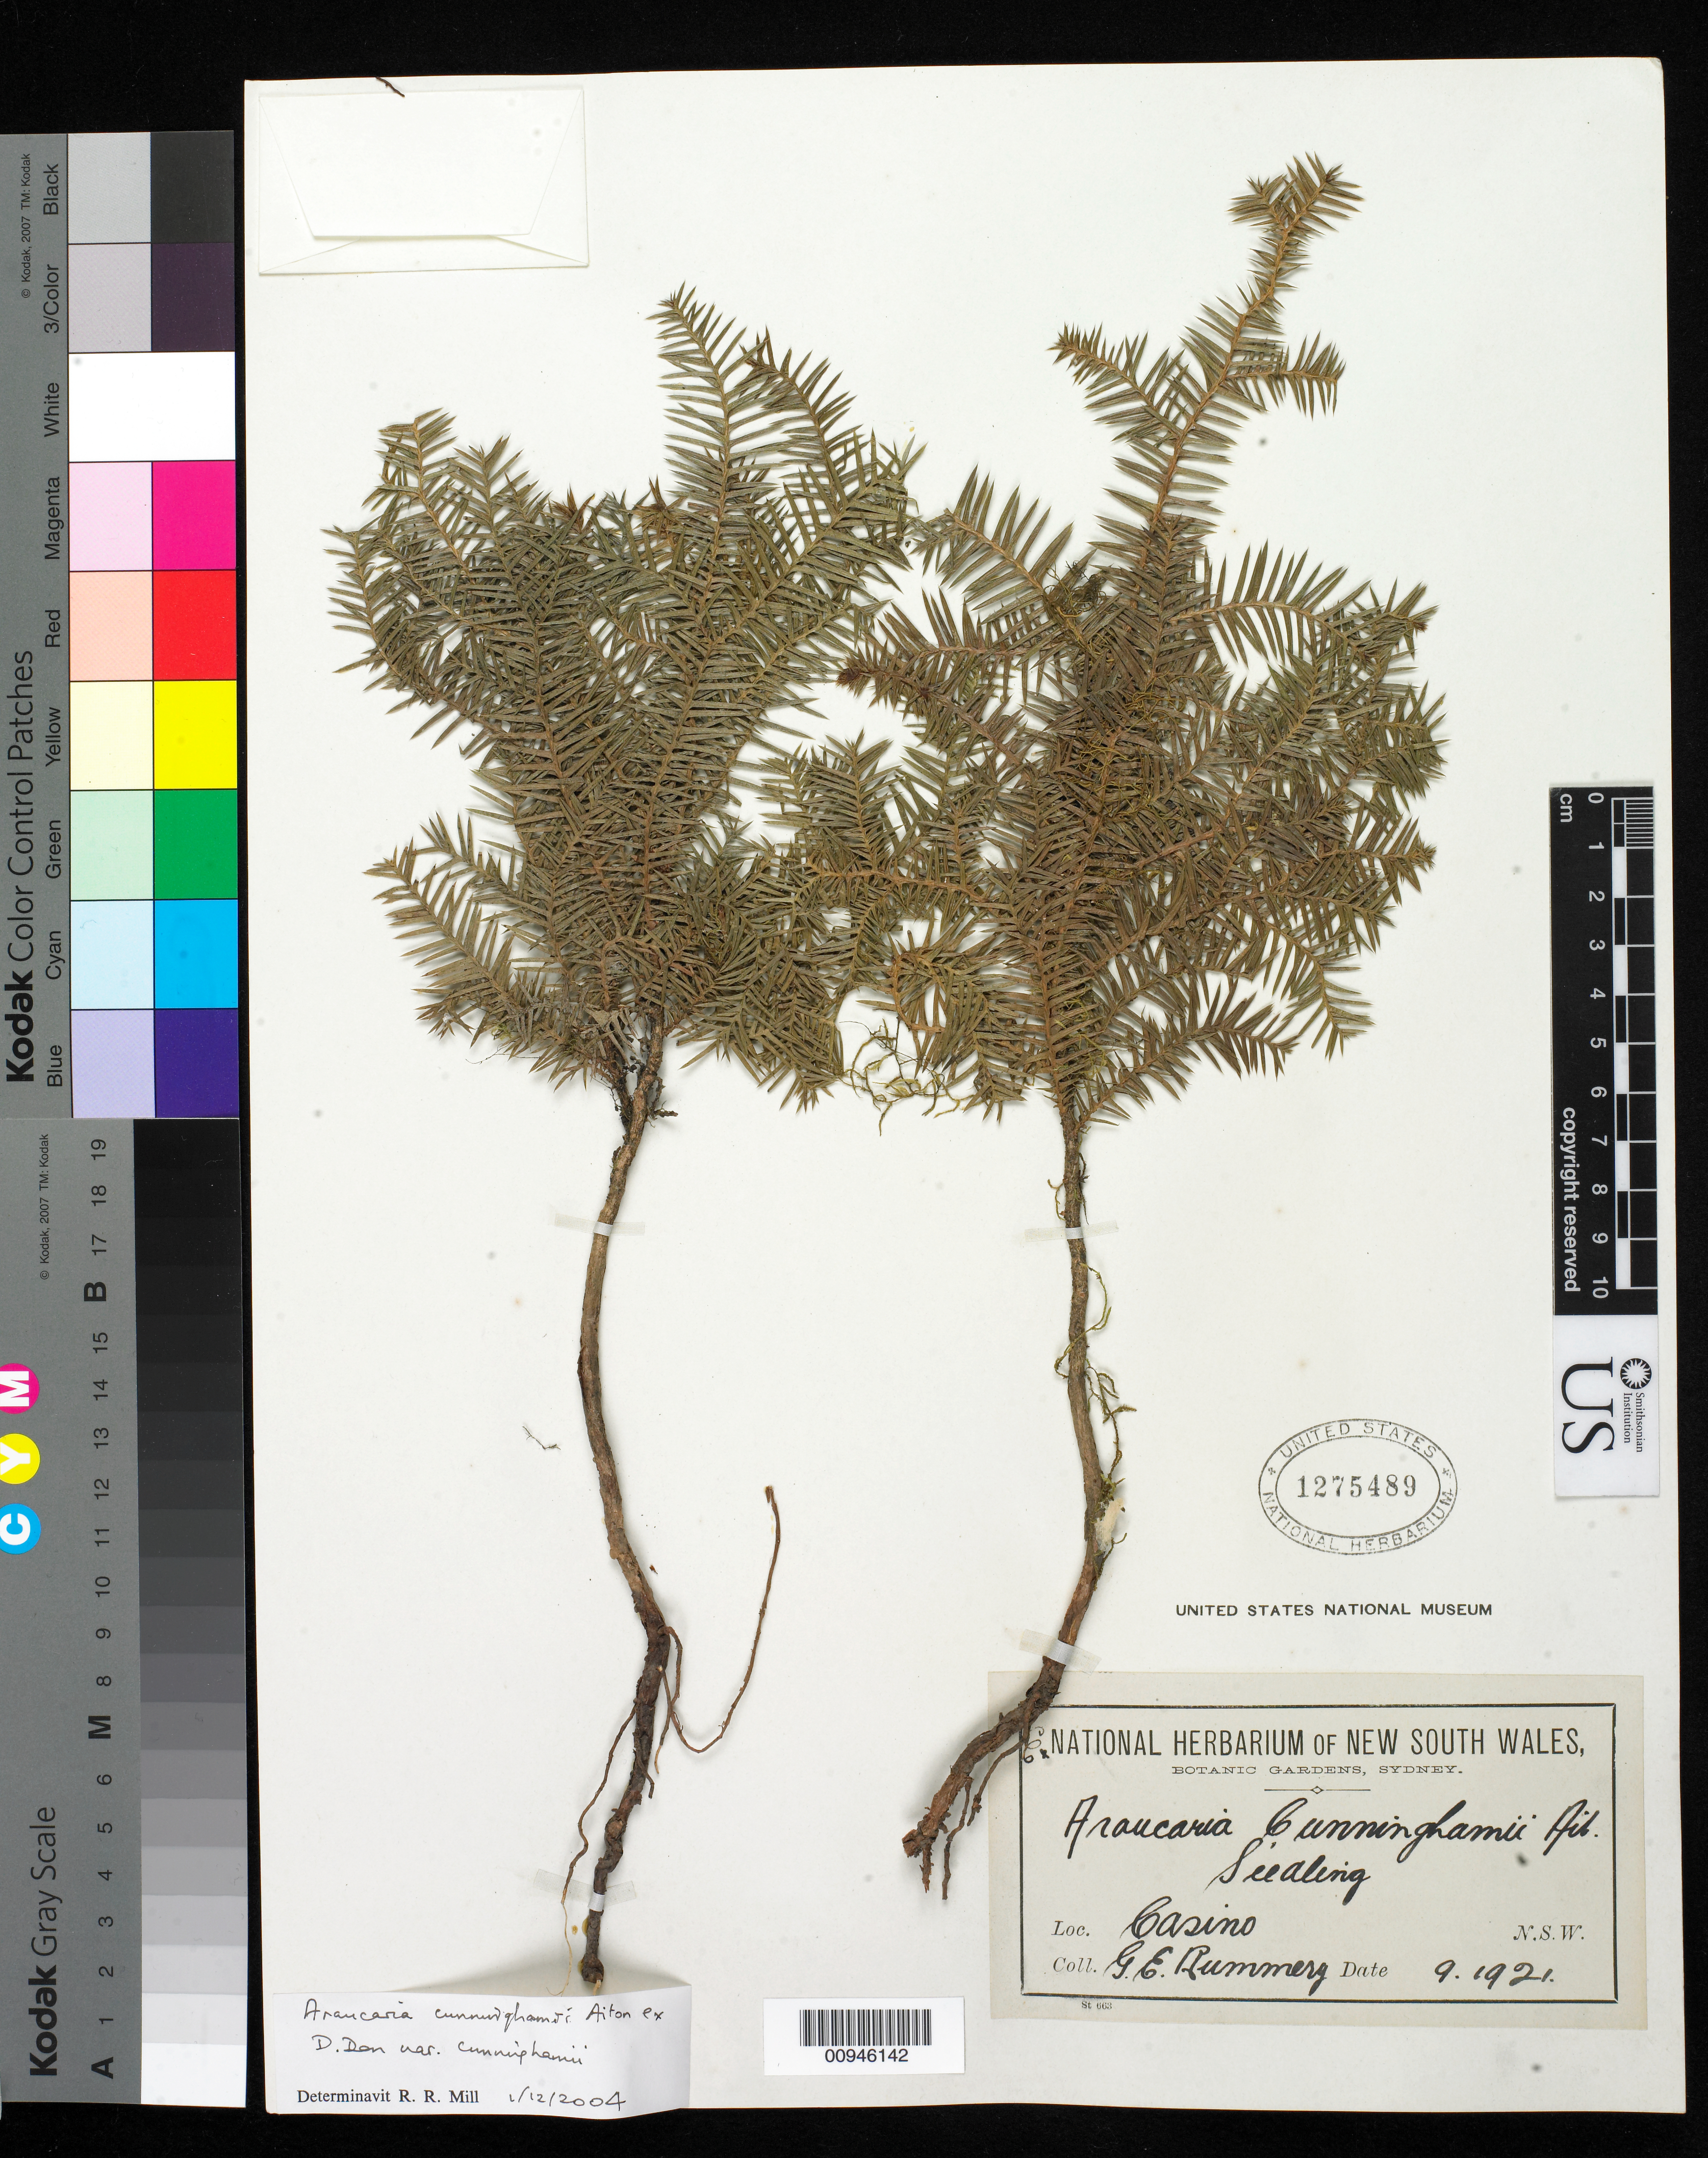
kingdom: Plantae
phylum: Tracheophyta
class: Pinopsida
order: Pinales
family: Araucariaceae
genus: Araucaria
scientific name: Araucaria cunninghamii var. papuana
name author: Lauterb.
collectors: G. Rummery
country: Australia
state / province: New South Wales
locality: Casino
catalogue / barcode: US 1275489